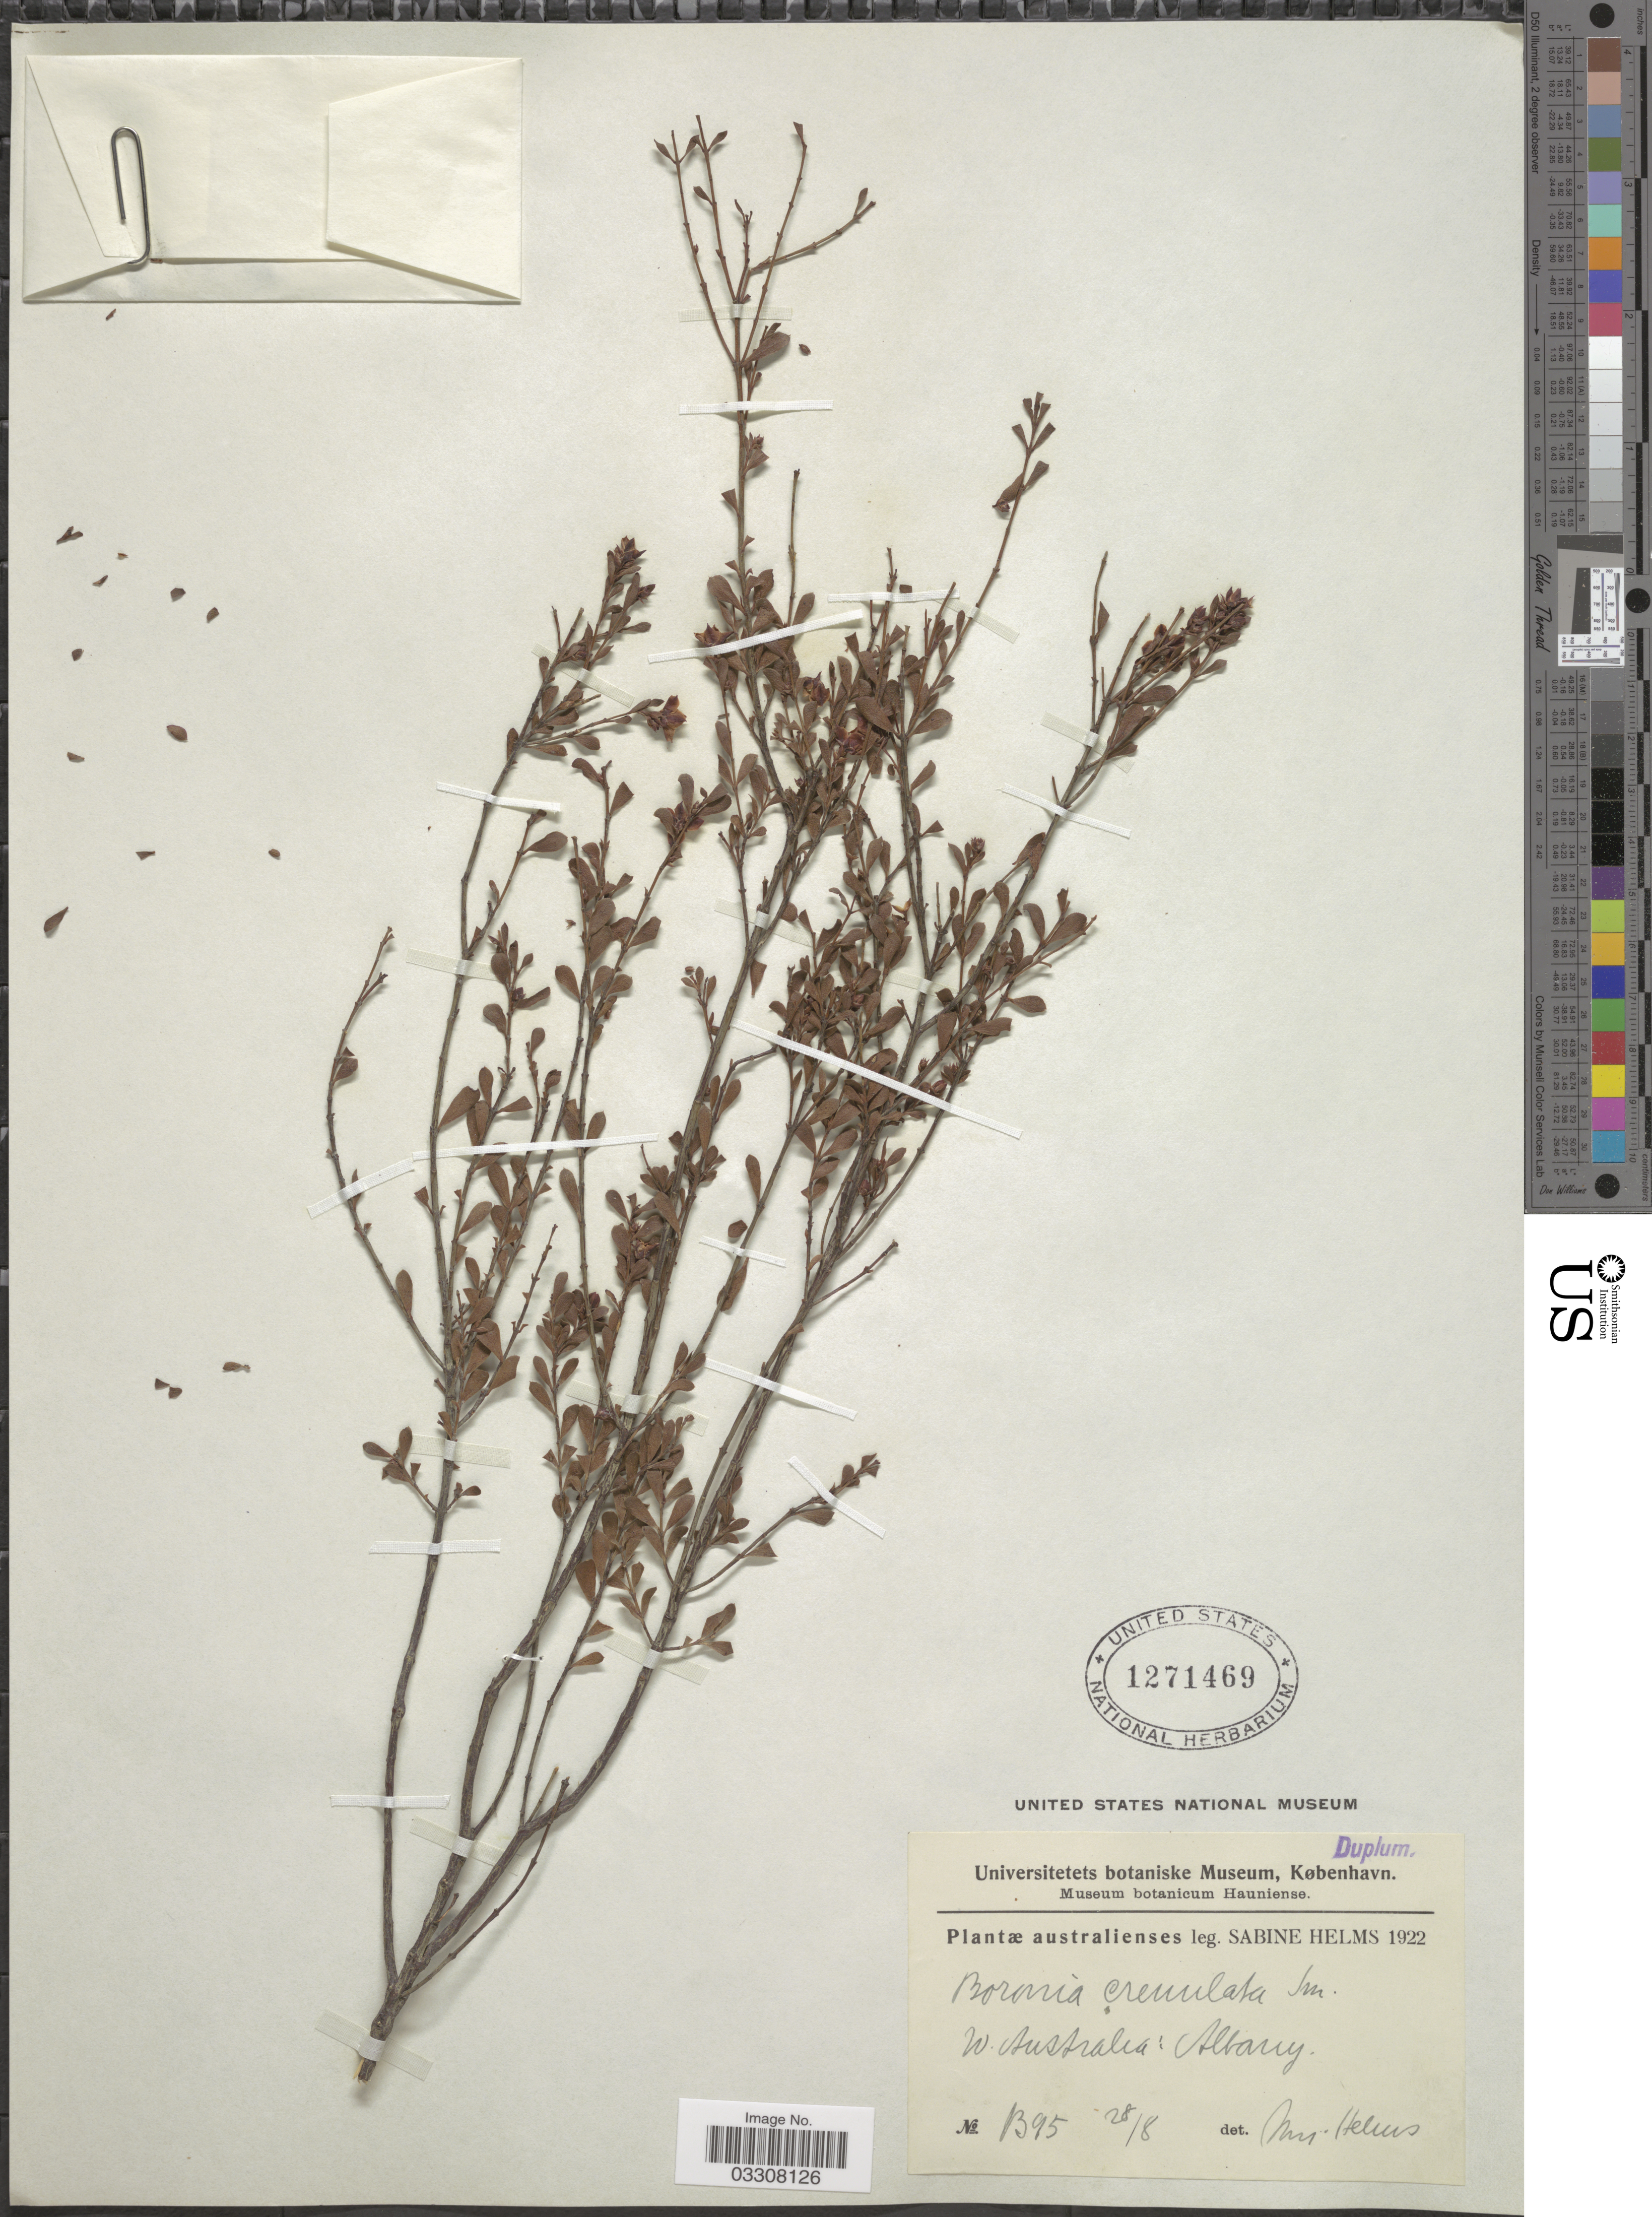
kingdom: Plantae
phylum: Tracheophyta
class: Magnoliopsida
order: Sapindales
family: Rutaceae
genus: Boronia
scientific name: Boronia crenulata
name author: Sm.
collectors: S. Helms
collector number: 1395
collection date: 1922-08-28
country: Australia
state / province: Western Australia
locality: W. Australia: Albany.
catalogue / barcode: US 1271469